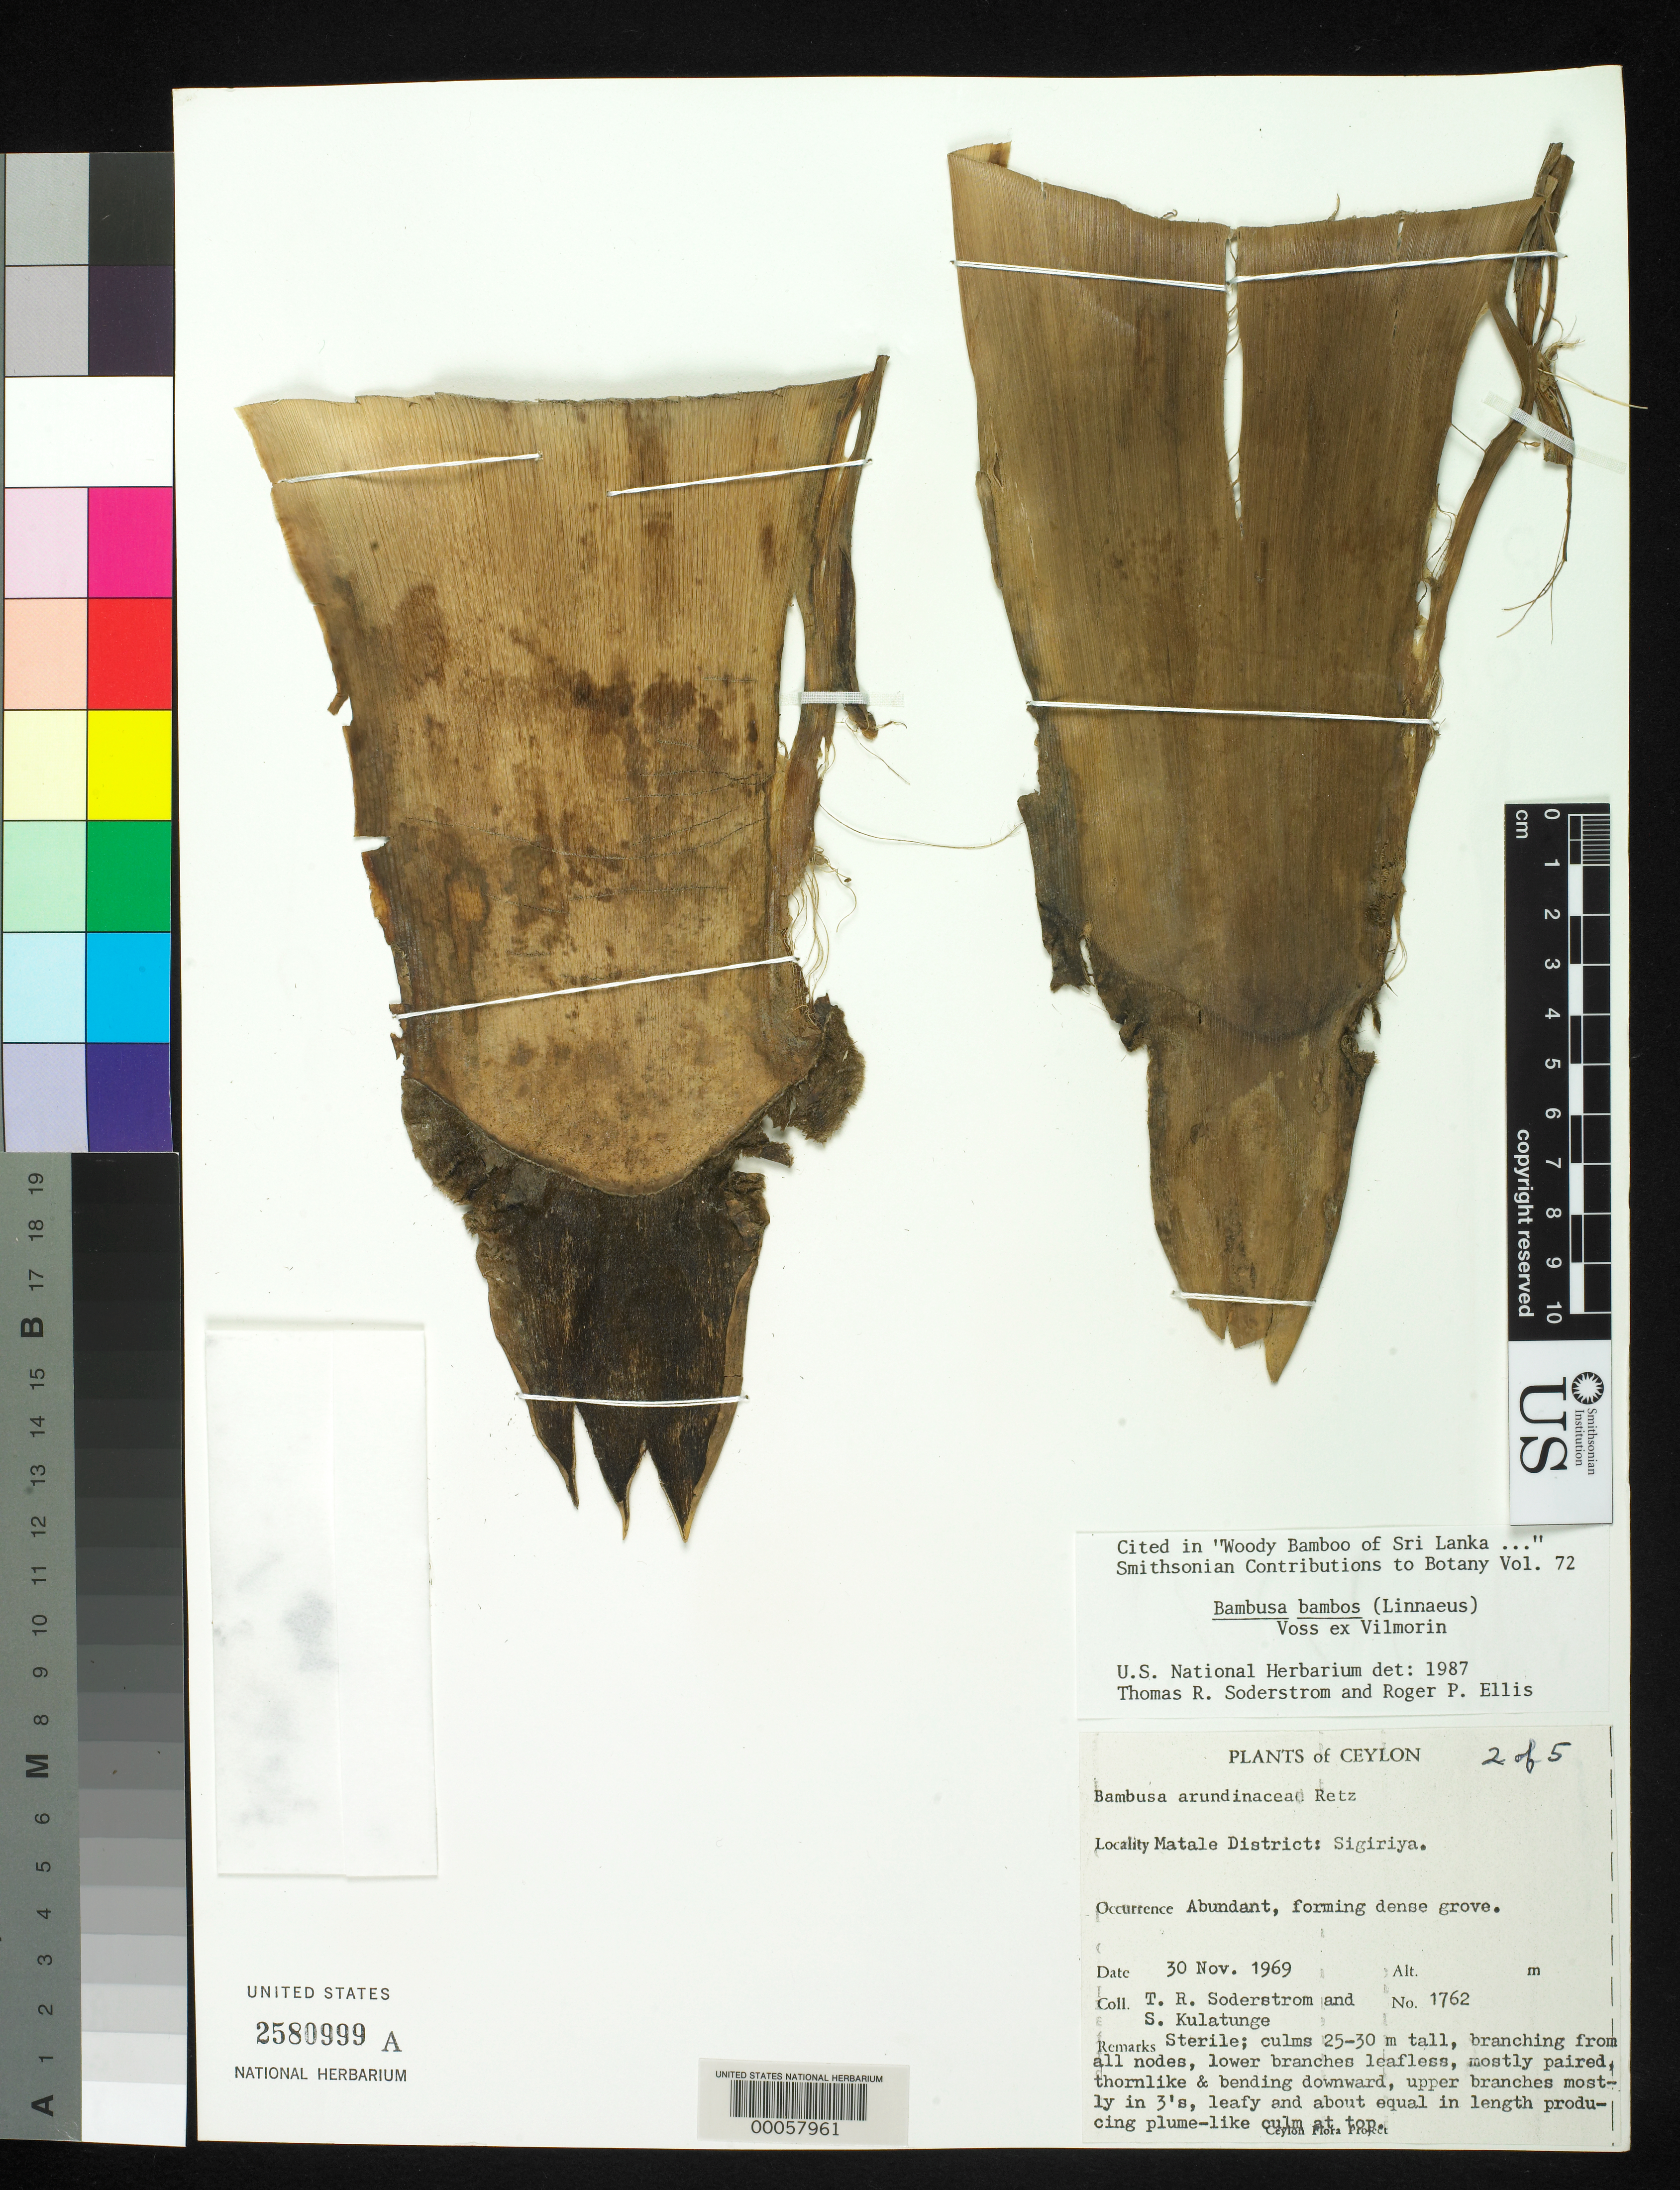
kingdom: Plantae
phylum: Tracheophyta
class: Liliopsida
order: Poales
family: Poaceae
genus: Bambusa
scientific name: Bambusa bambos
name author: (L.) Voss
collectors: T. R. Soderstrom & S. Kulatunge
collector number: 1762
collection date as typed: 30 Nov 1969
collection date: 1969-11-30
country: Sri Lanka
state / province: Central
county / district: Matale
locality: Sigiriya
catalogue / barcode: US 2580999A